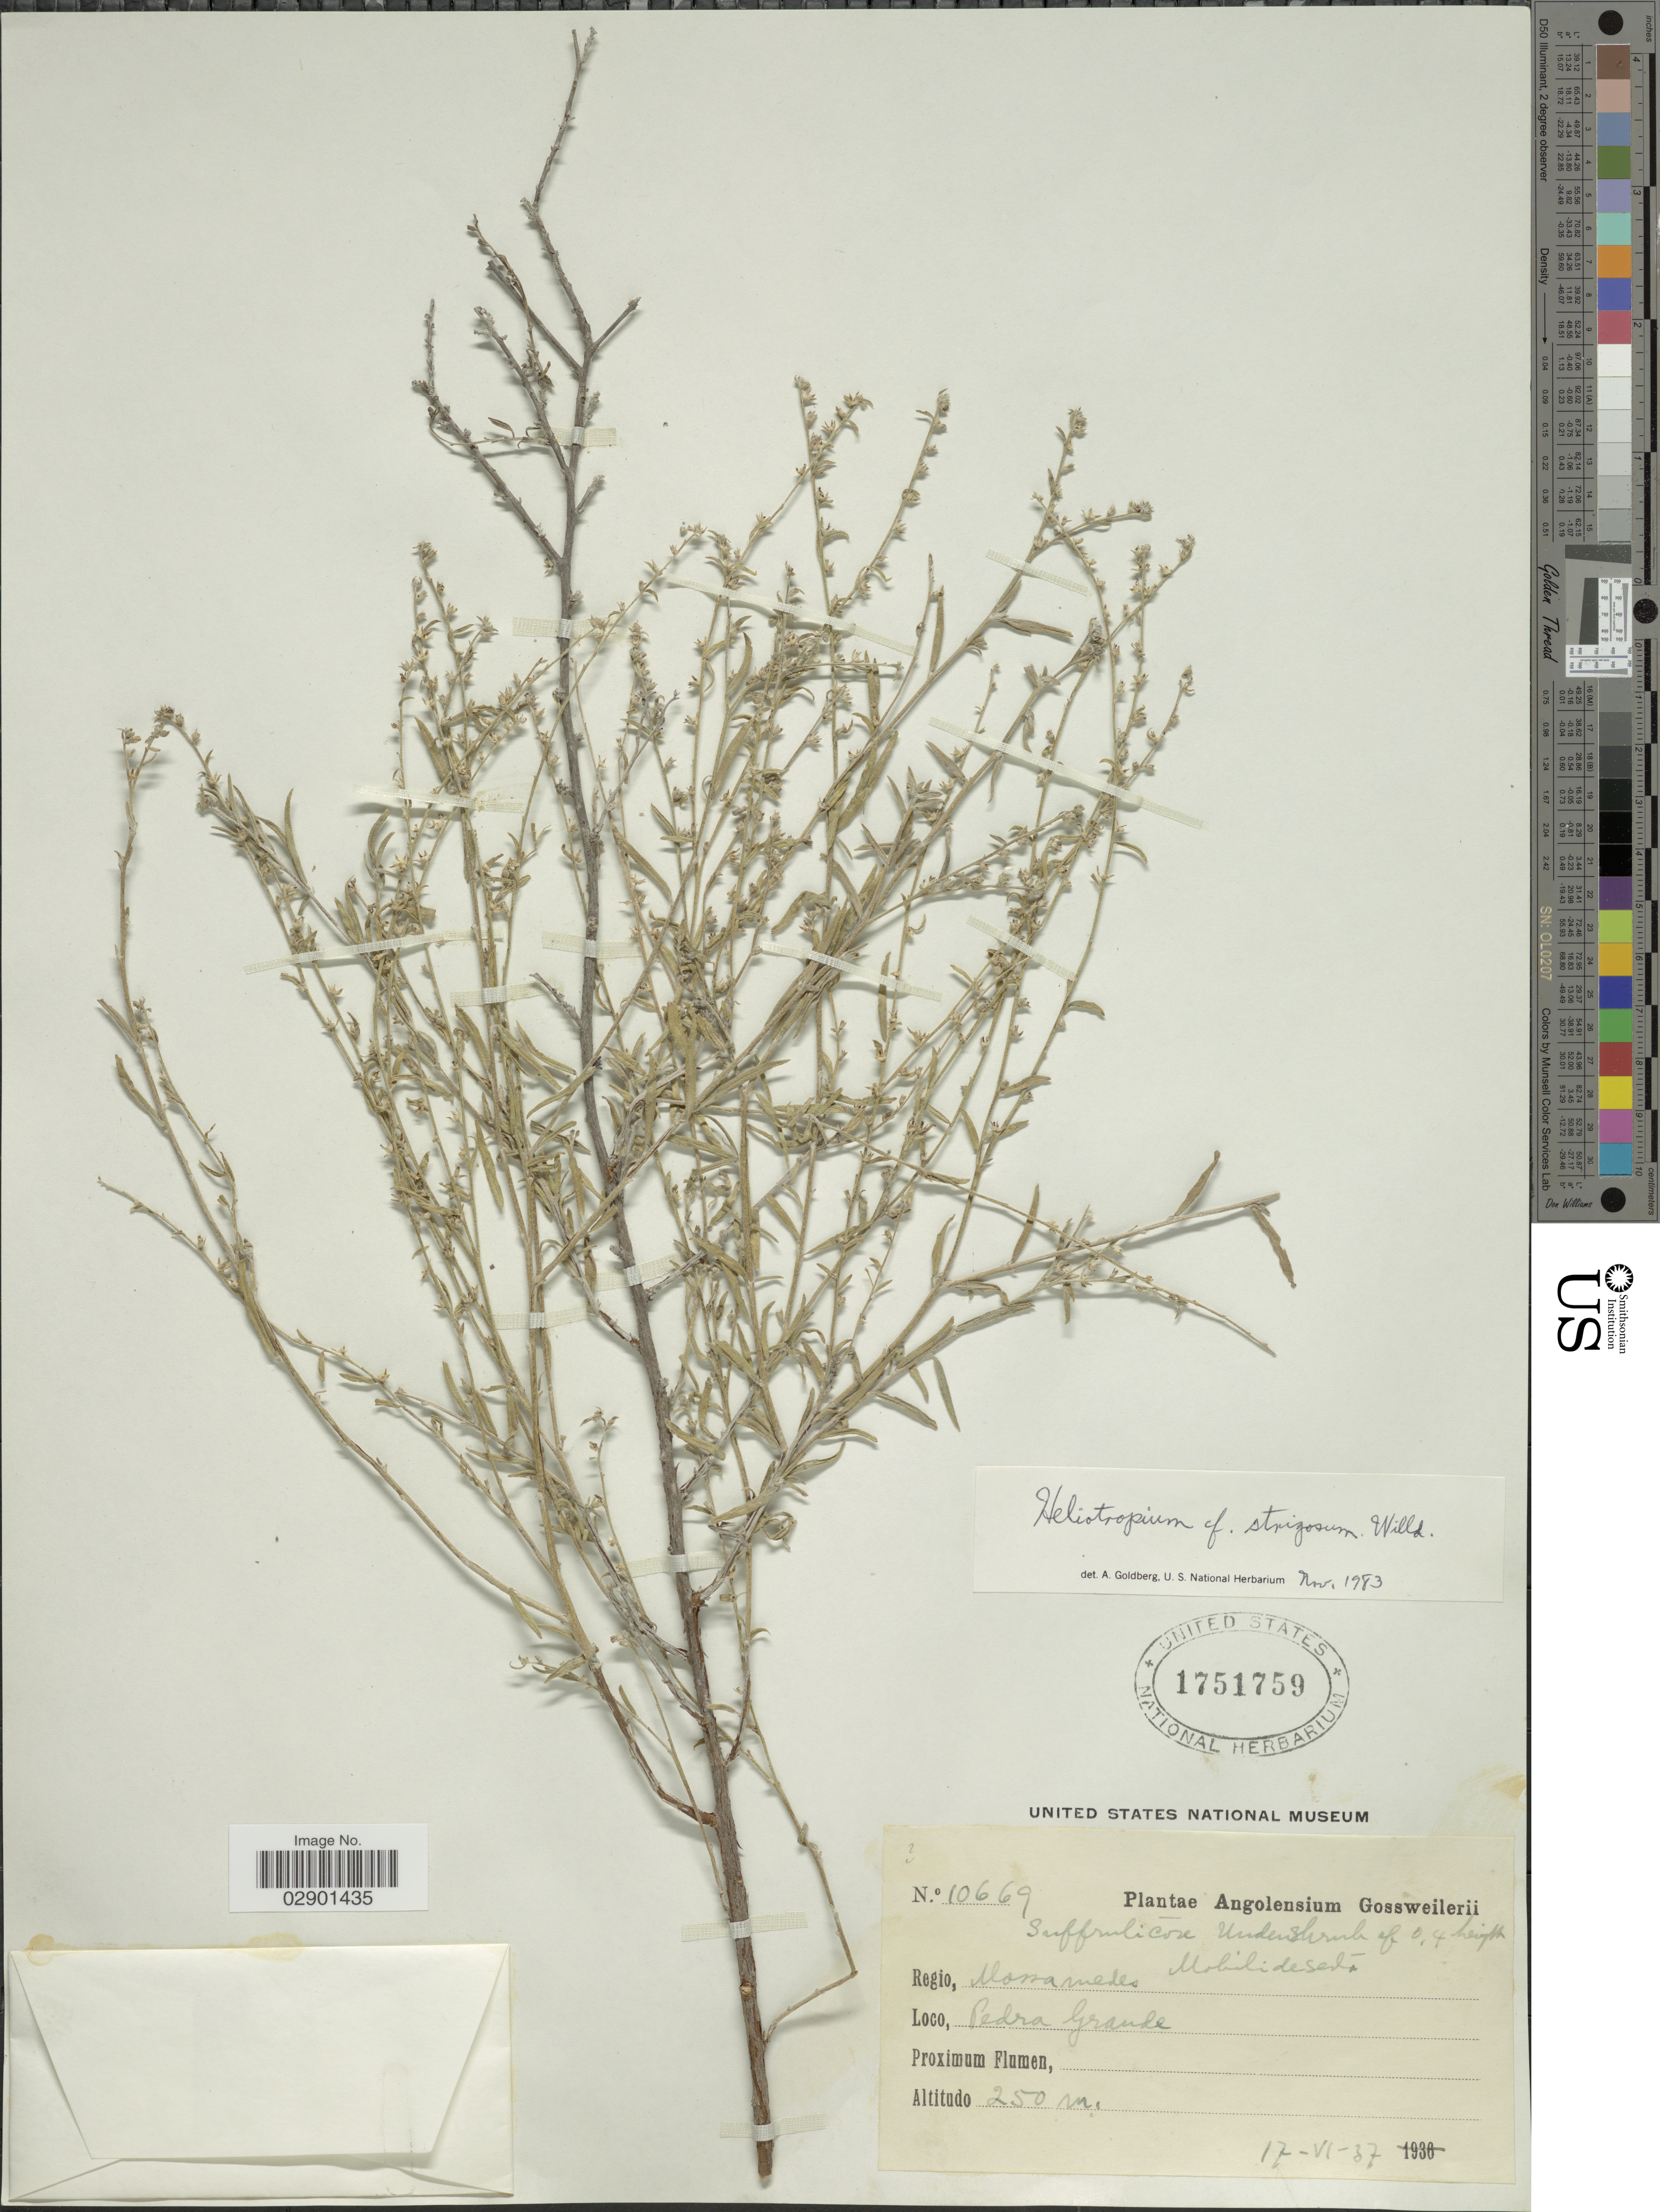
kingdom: Plantae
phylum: Tracheophyta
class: Magnoliopsida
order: Boraginales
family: Heliotropiaceae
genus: Heliotropium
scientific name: Heliotropium strigosum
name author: Willd.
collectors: -. Gossweiler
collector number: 10669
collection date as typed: Transcribed d/m/y: 17/6/37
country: Angola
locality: Regio Mossamedes. Pedra Grande.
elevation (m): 250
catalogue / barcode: US 1751759